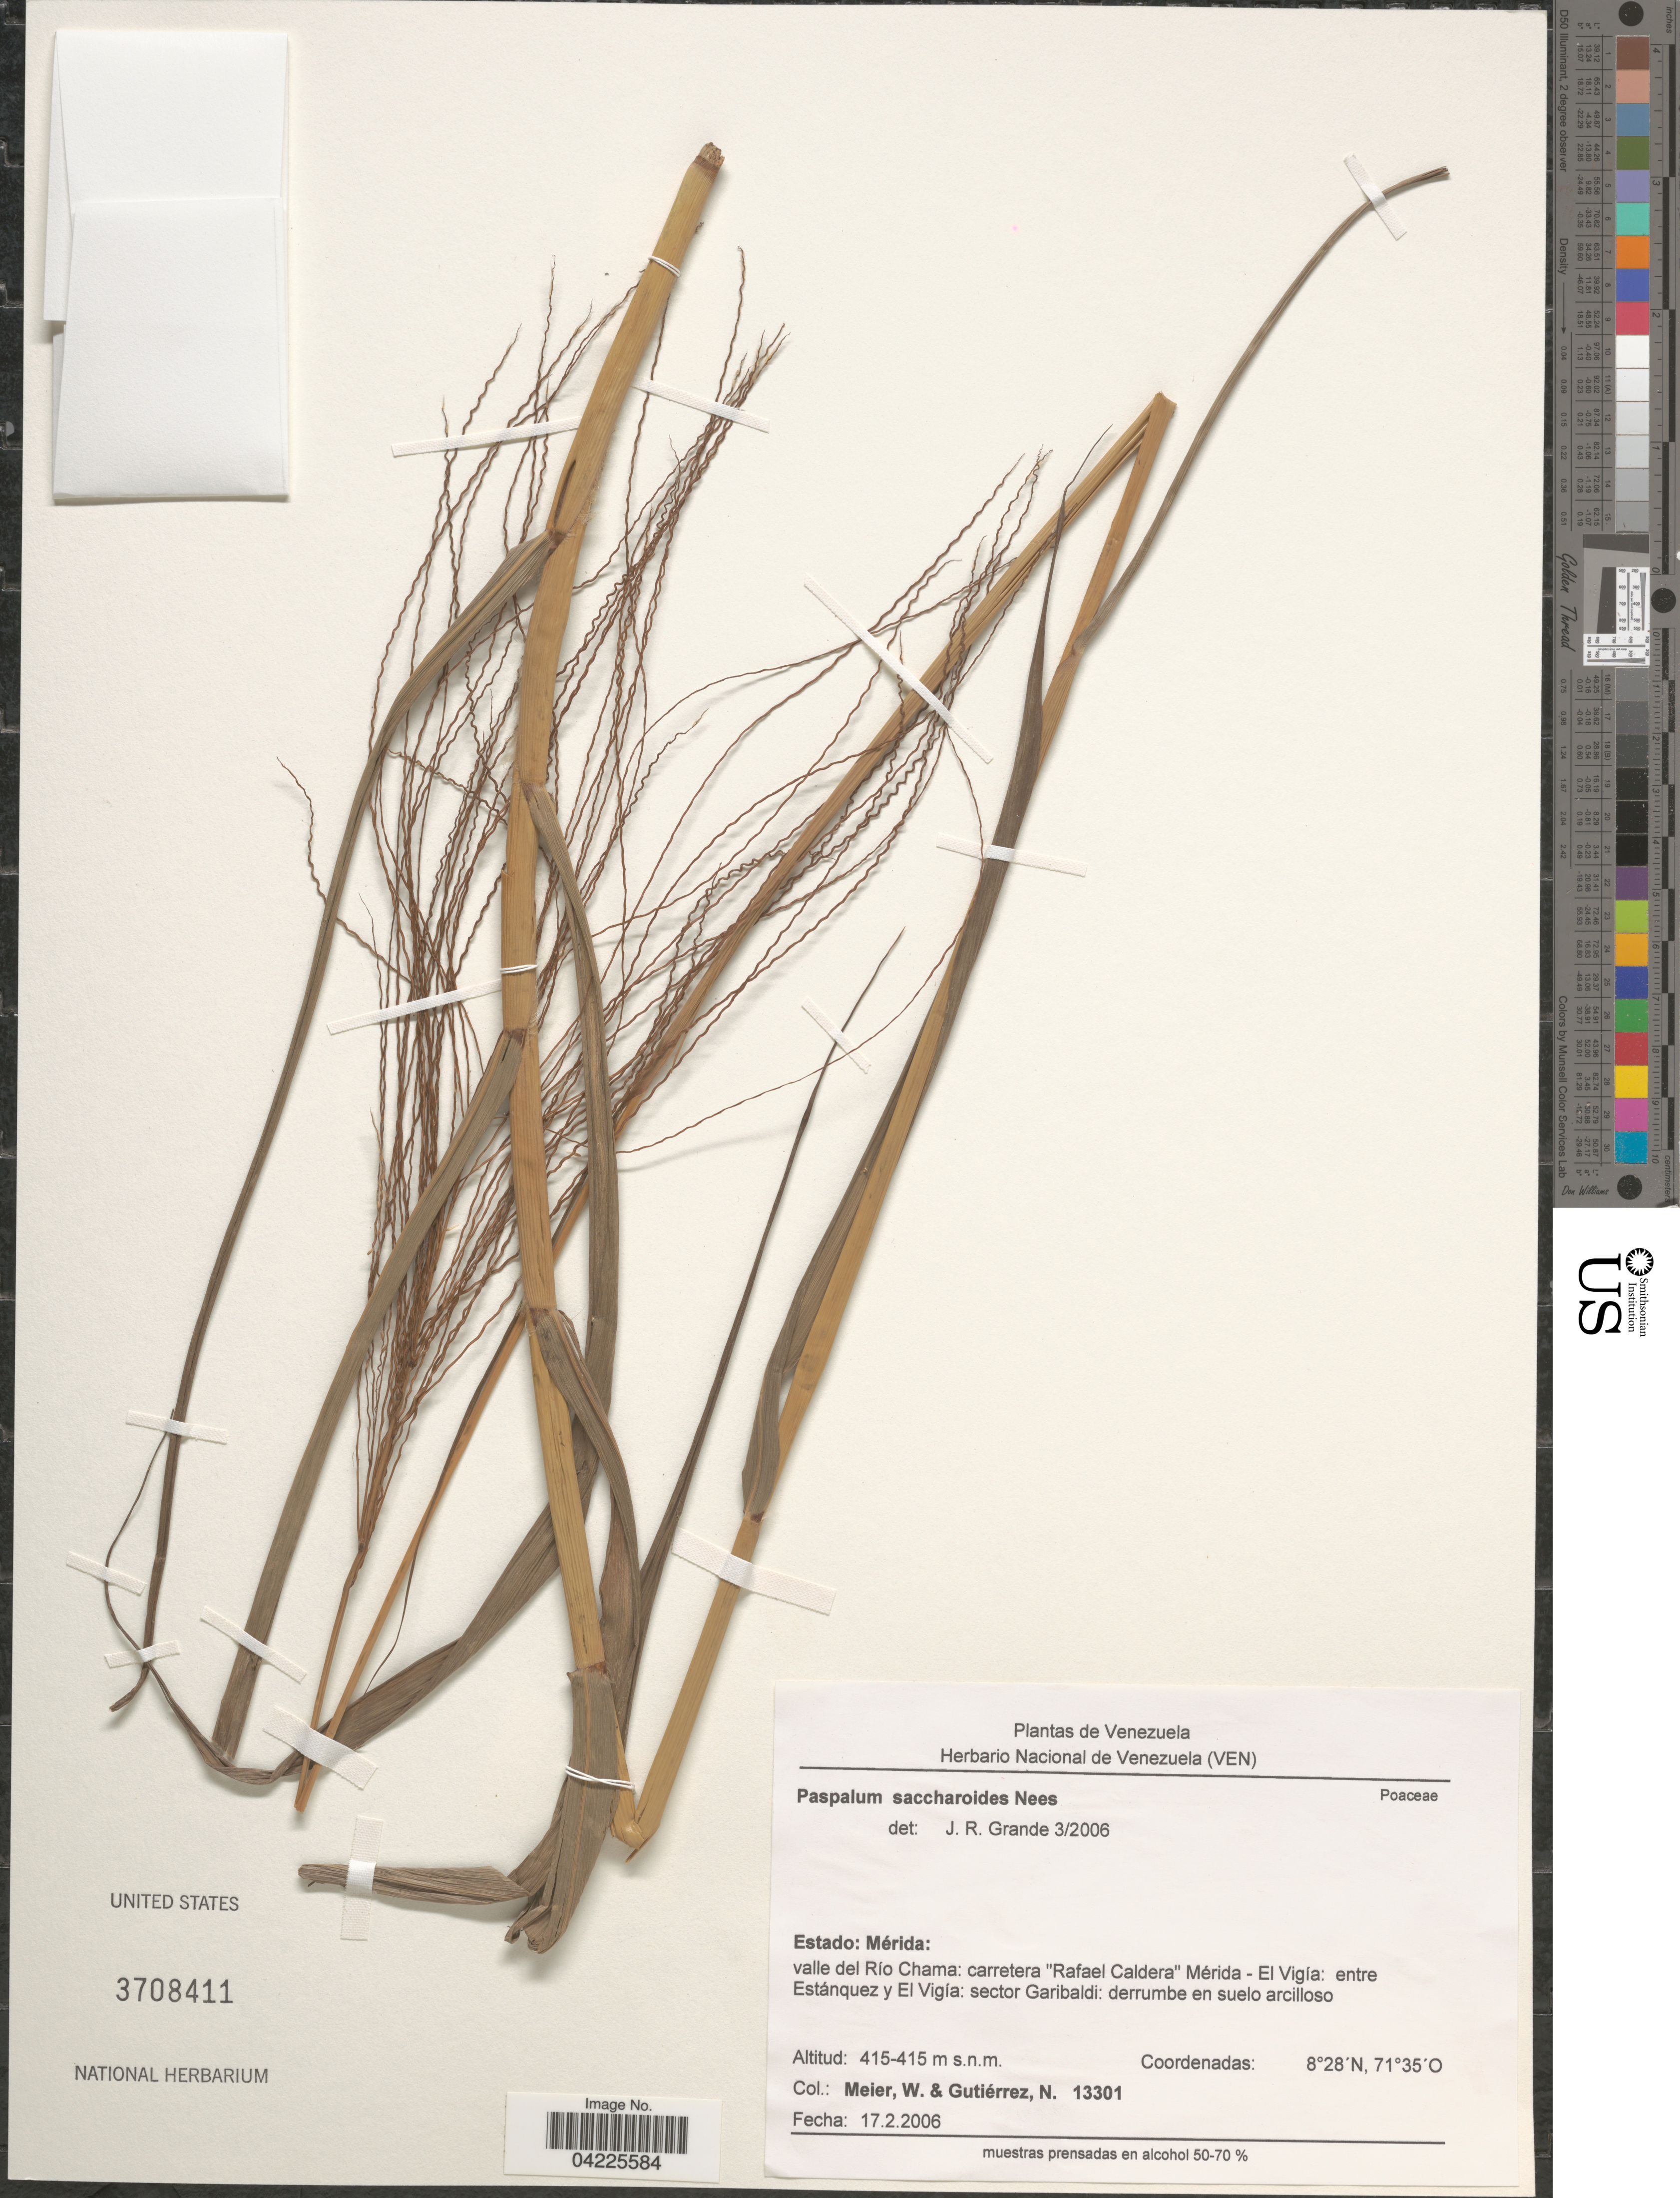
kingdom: Plantae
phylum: Tracheophyta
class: Liliopsida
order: Poales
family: Poaceae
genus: Paspalum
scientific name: Paspalum saccharoides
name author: Nees ex Trin.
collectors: W. Meier & N. Gutierrez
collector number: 13301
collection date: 2006-02-17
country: Venezuela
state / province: Merida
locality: Valle del Río Chama: carretera "Rafael Caldera" Mérida - El Vigía: entre Estánquez y El Vigía: sector Garibaldi.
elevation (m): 415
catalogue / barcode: US 3708411